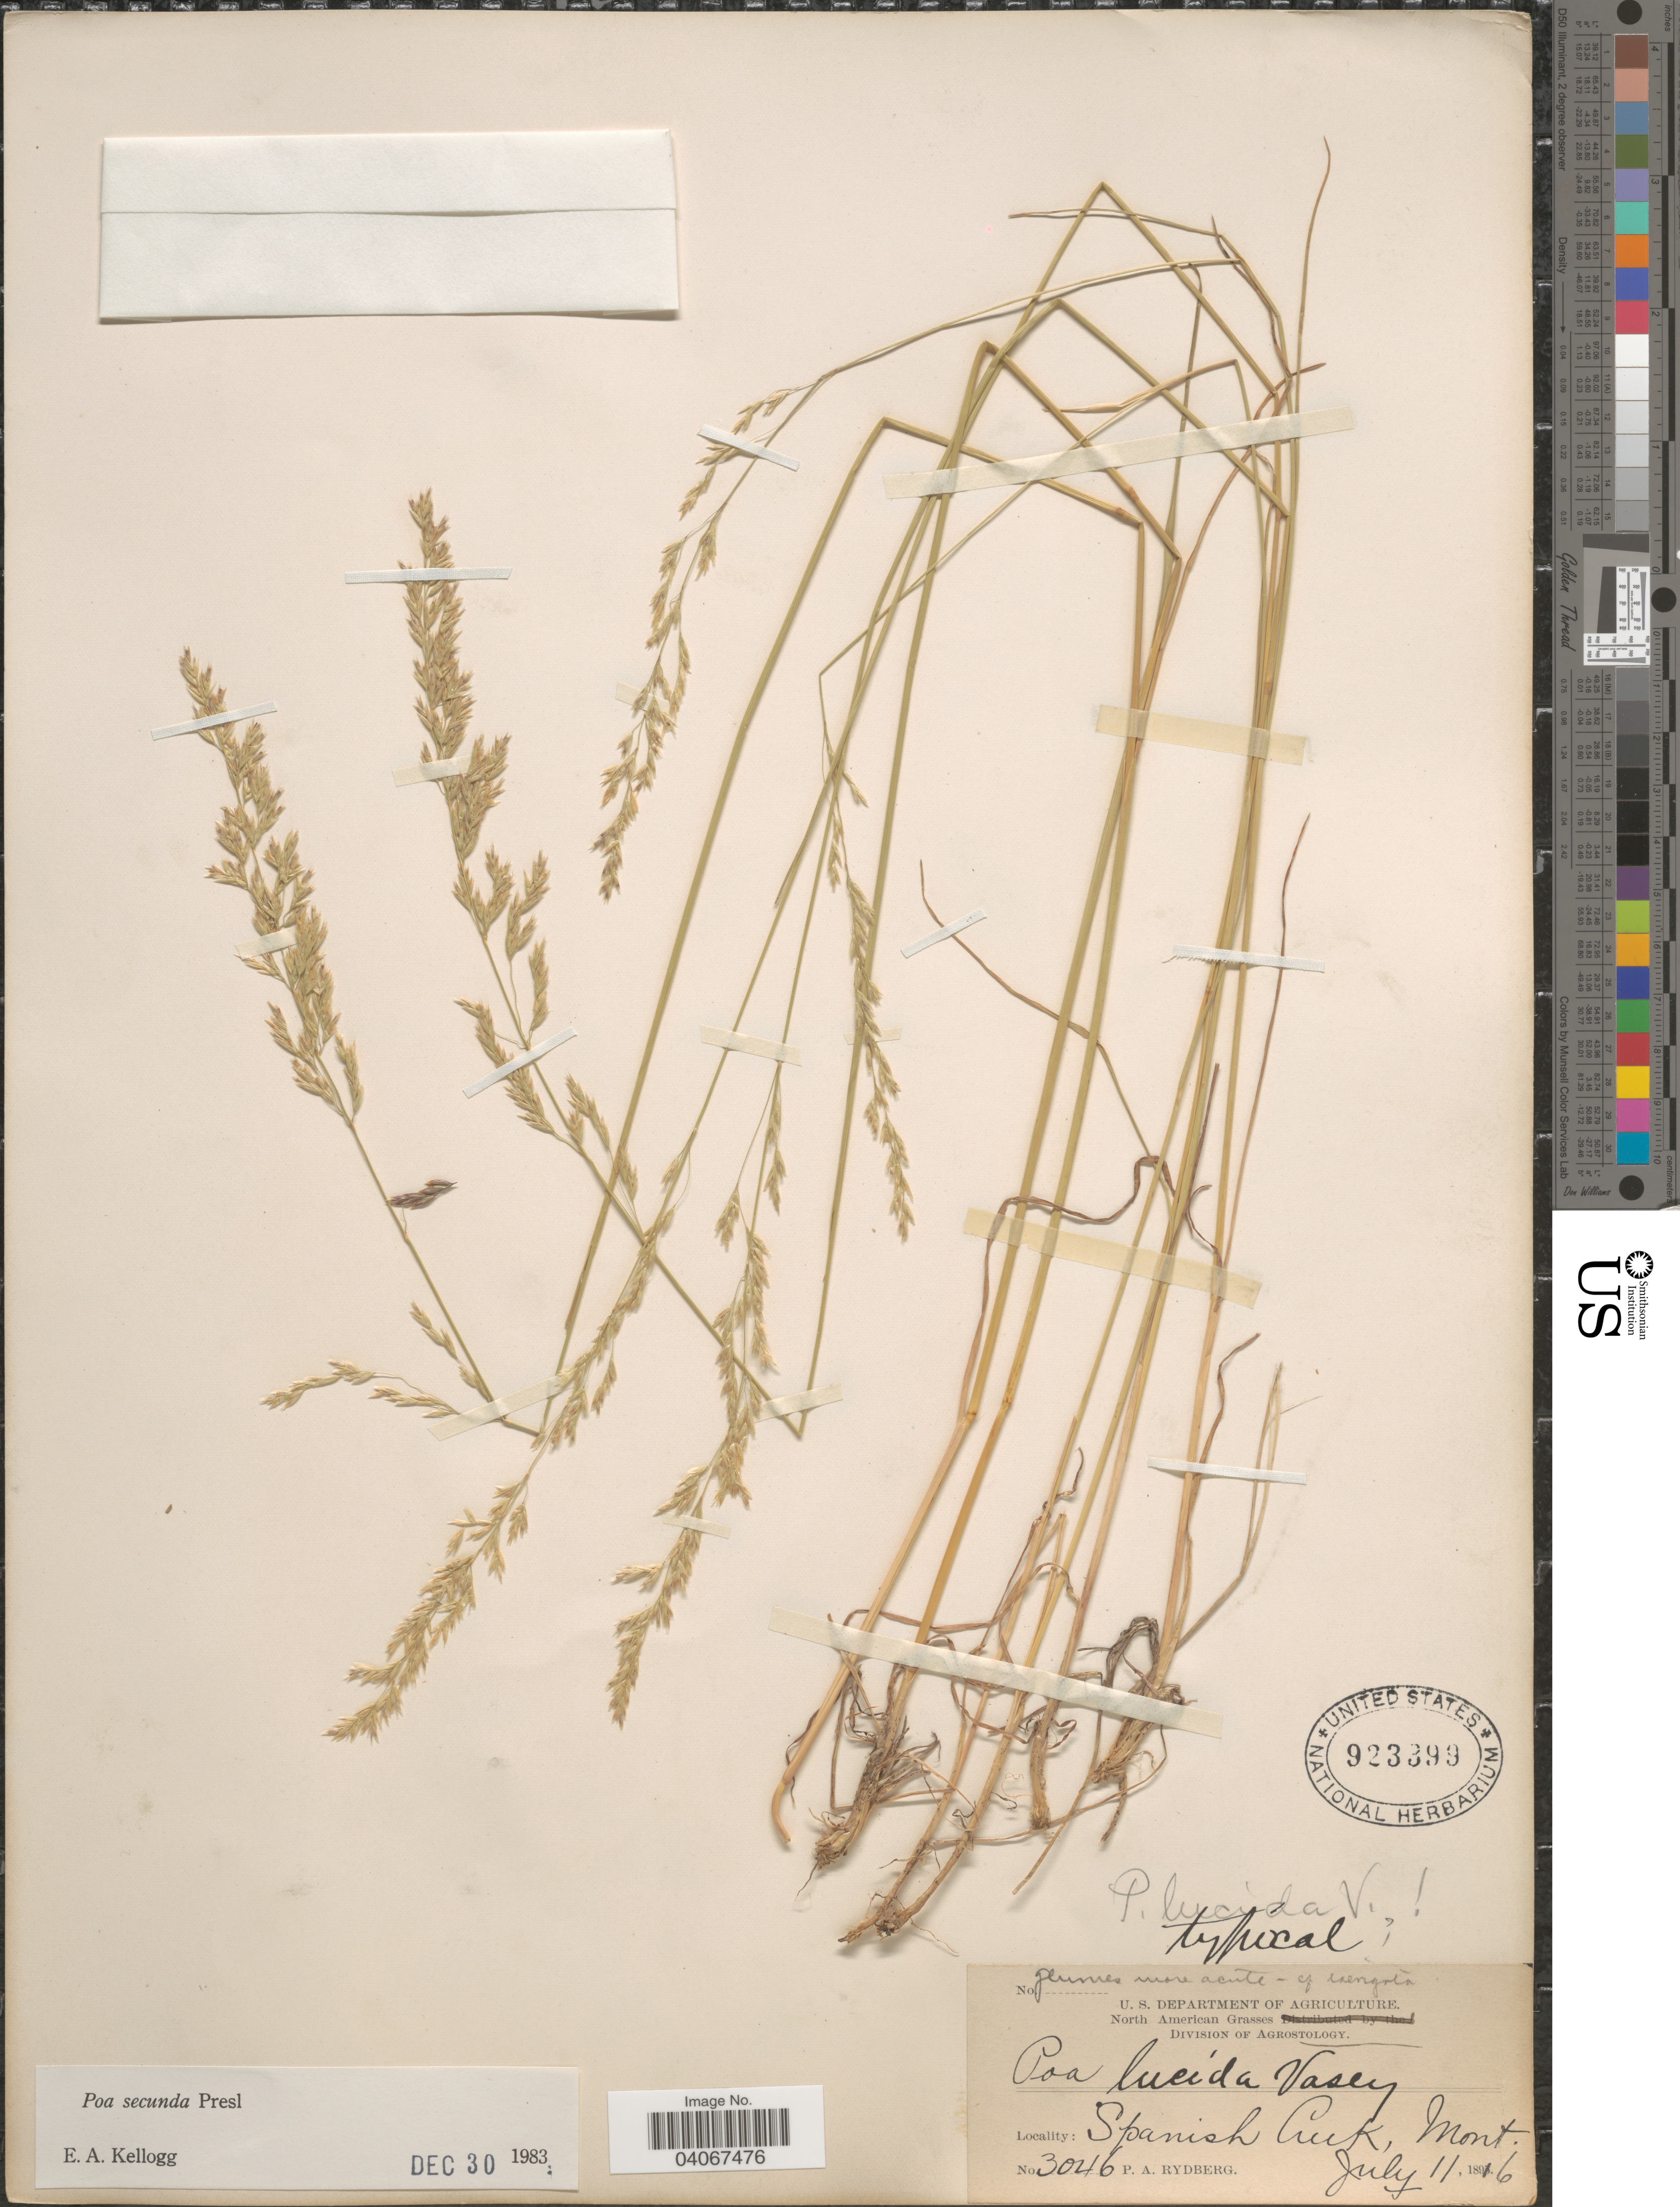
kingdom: Plantae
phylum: Tracheophyta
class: Liliopsida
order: Poales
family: Poaceae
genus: Poa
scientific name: Poa secunda subsp. secunda var. secunda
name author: J. Presl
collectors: P. A. Rydberg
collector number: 3046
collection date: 1896-07-11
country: United States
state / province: Montana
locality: Spanish Creek.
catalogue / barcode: US 923399